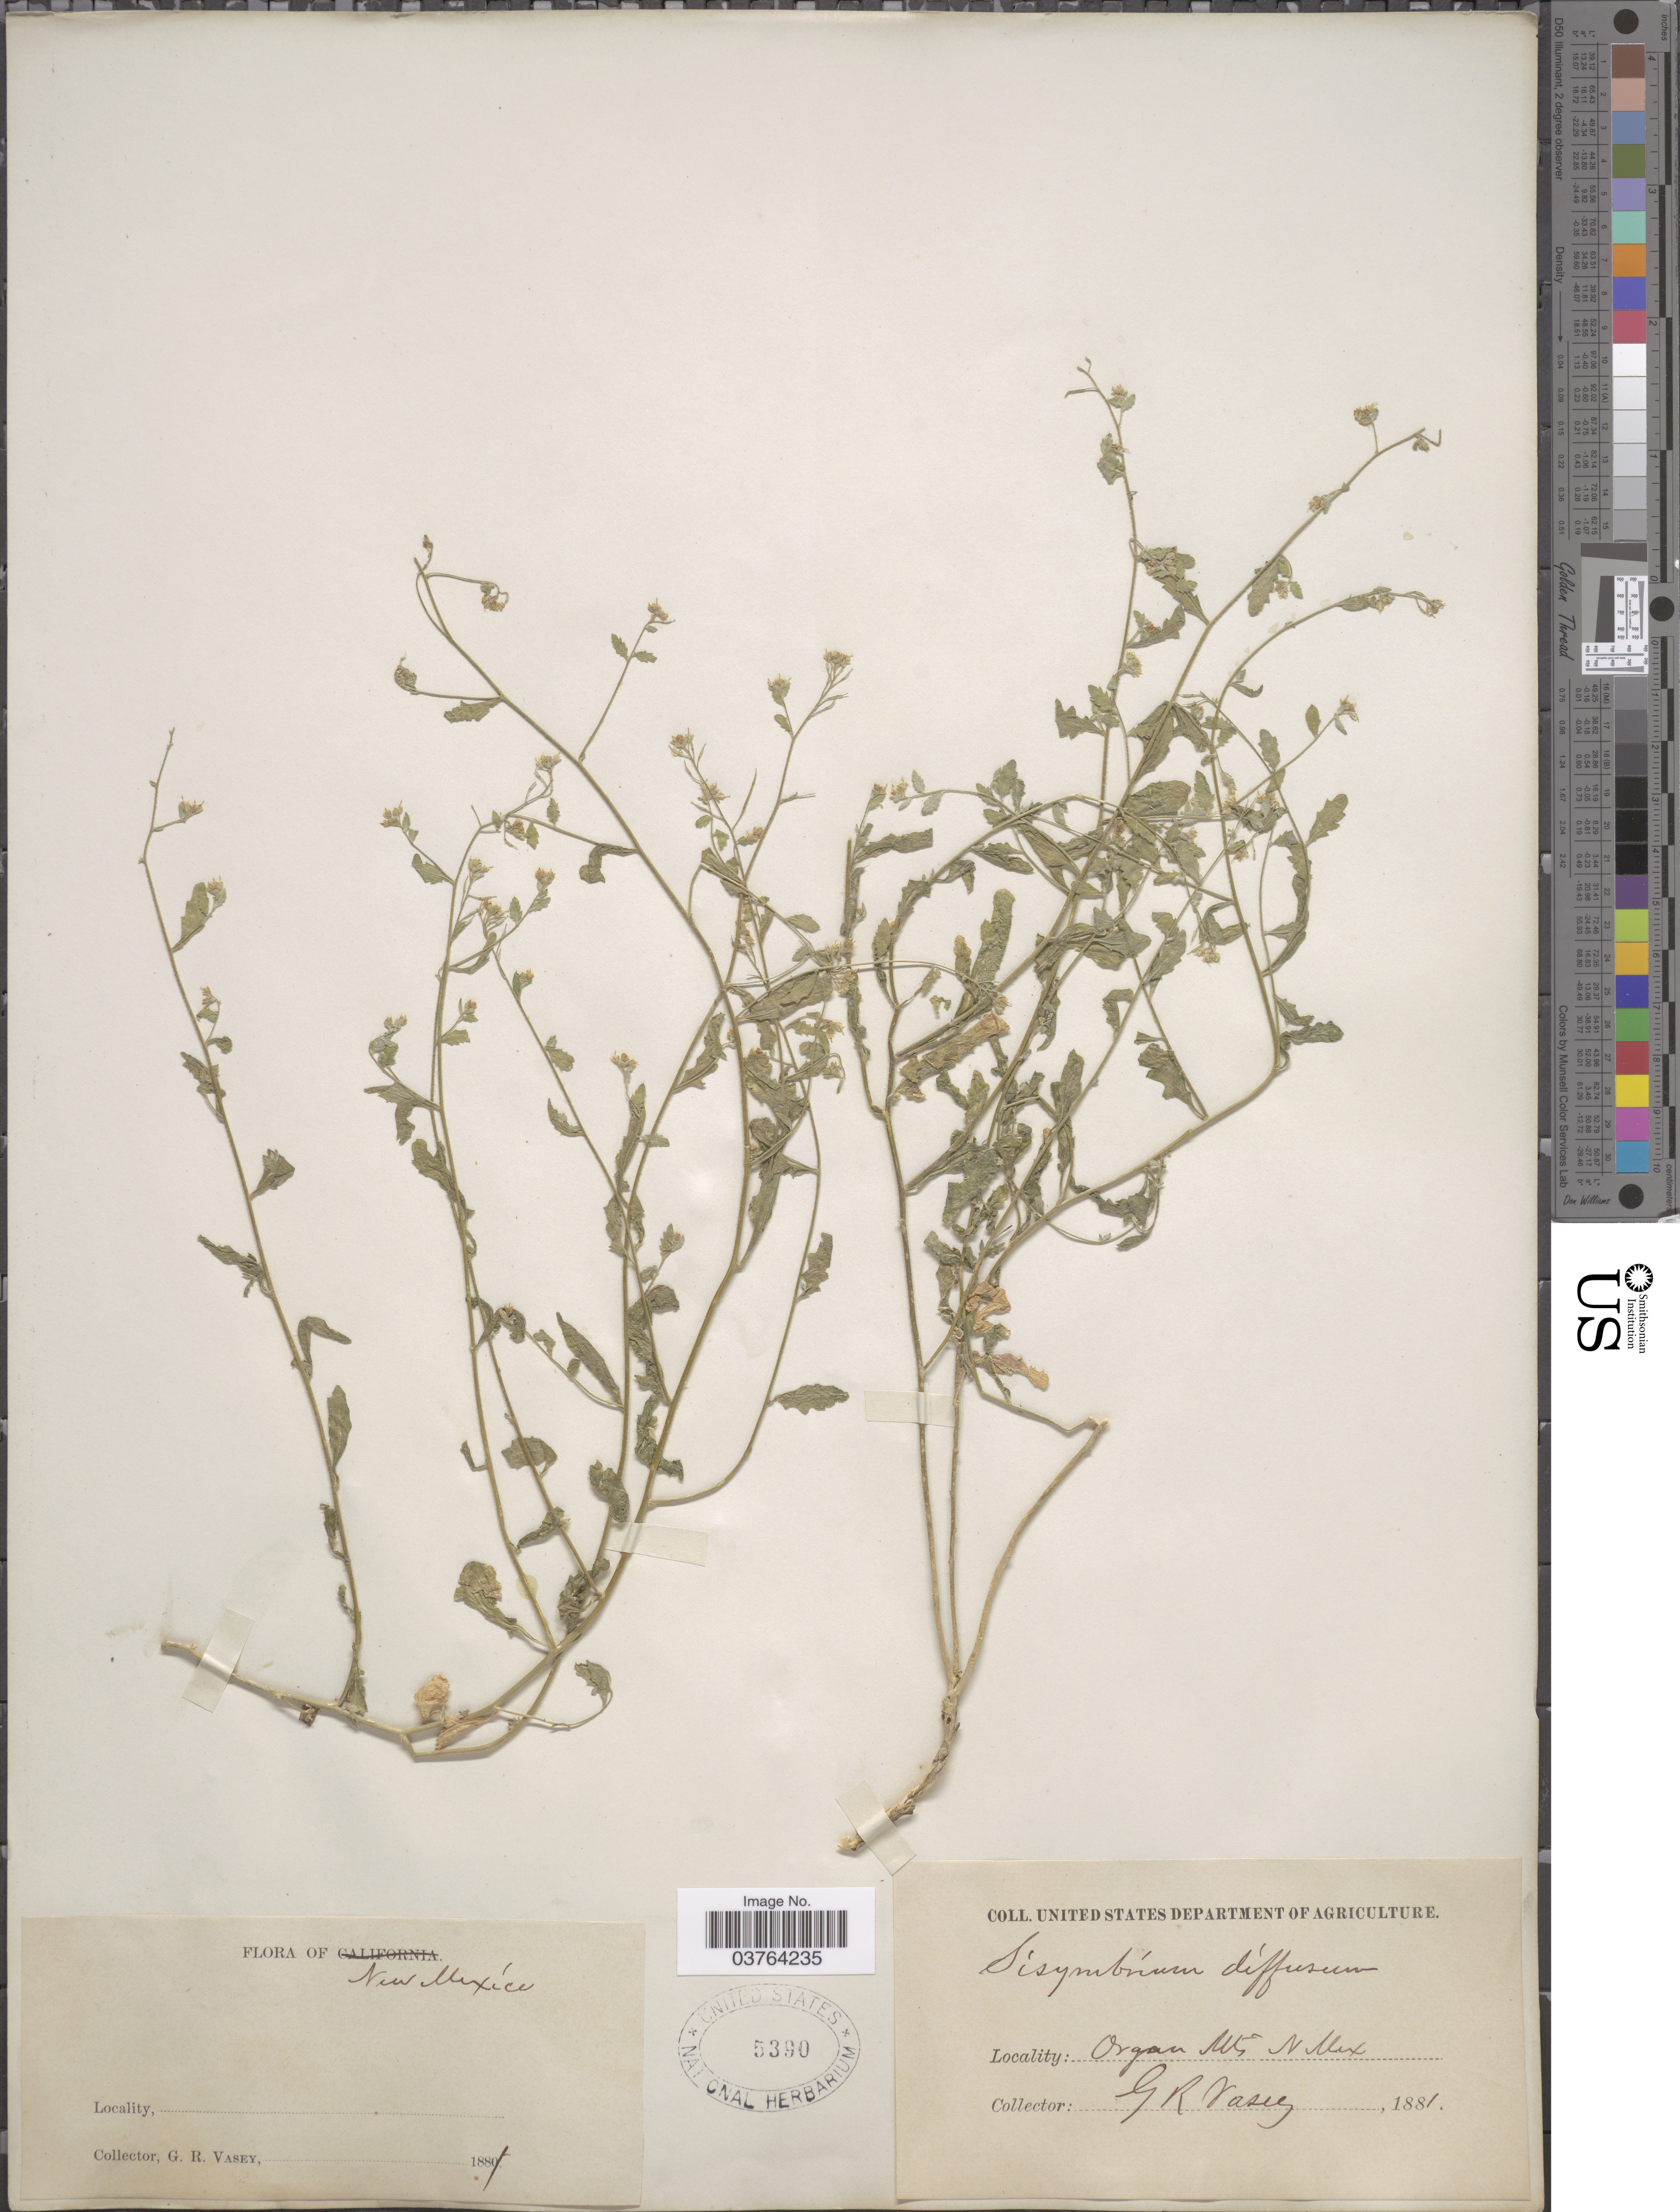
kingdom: Plantae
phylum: Tracheophyta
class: Magnoliopsida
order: Brassicales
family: Brassicaceae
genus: Halimolobos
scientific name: Halimolobos diffusa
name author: (A. Gray) O.E. Schulz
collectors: G. R. Vasey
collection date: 1881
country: United States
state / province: New Mexico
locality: Organ Mts.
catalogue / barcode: US 5390